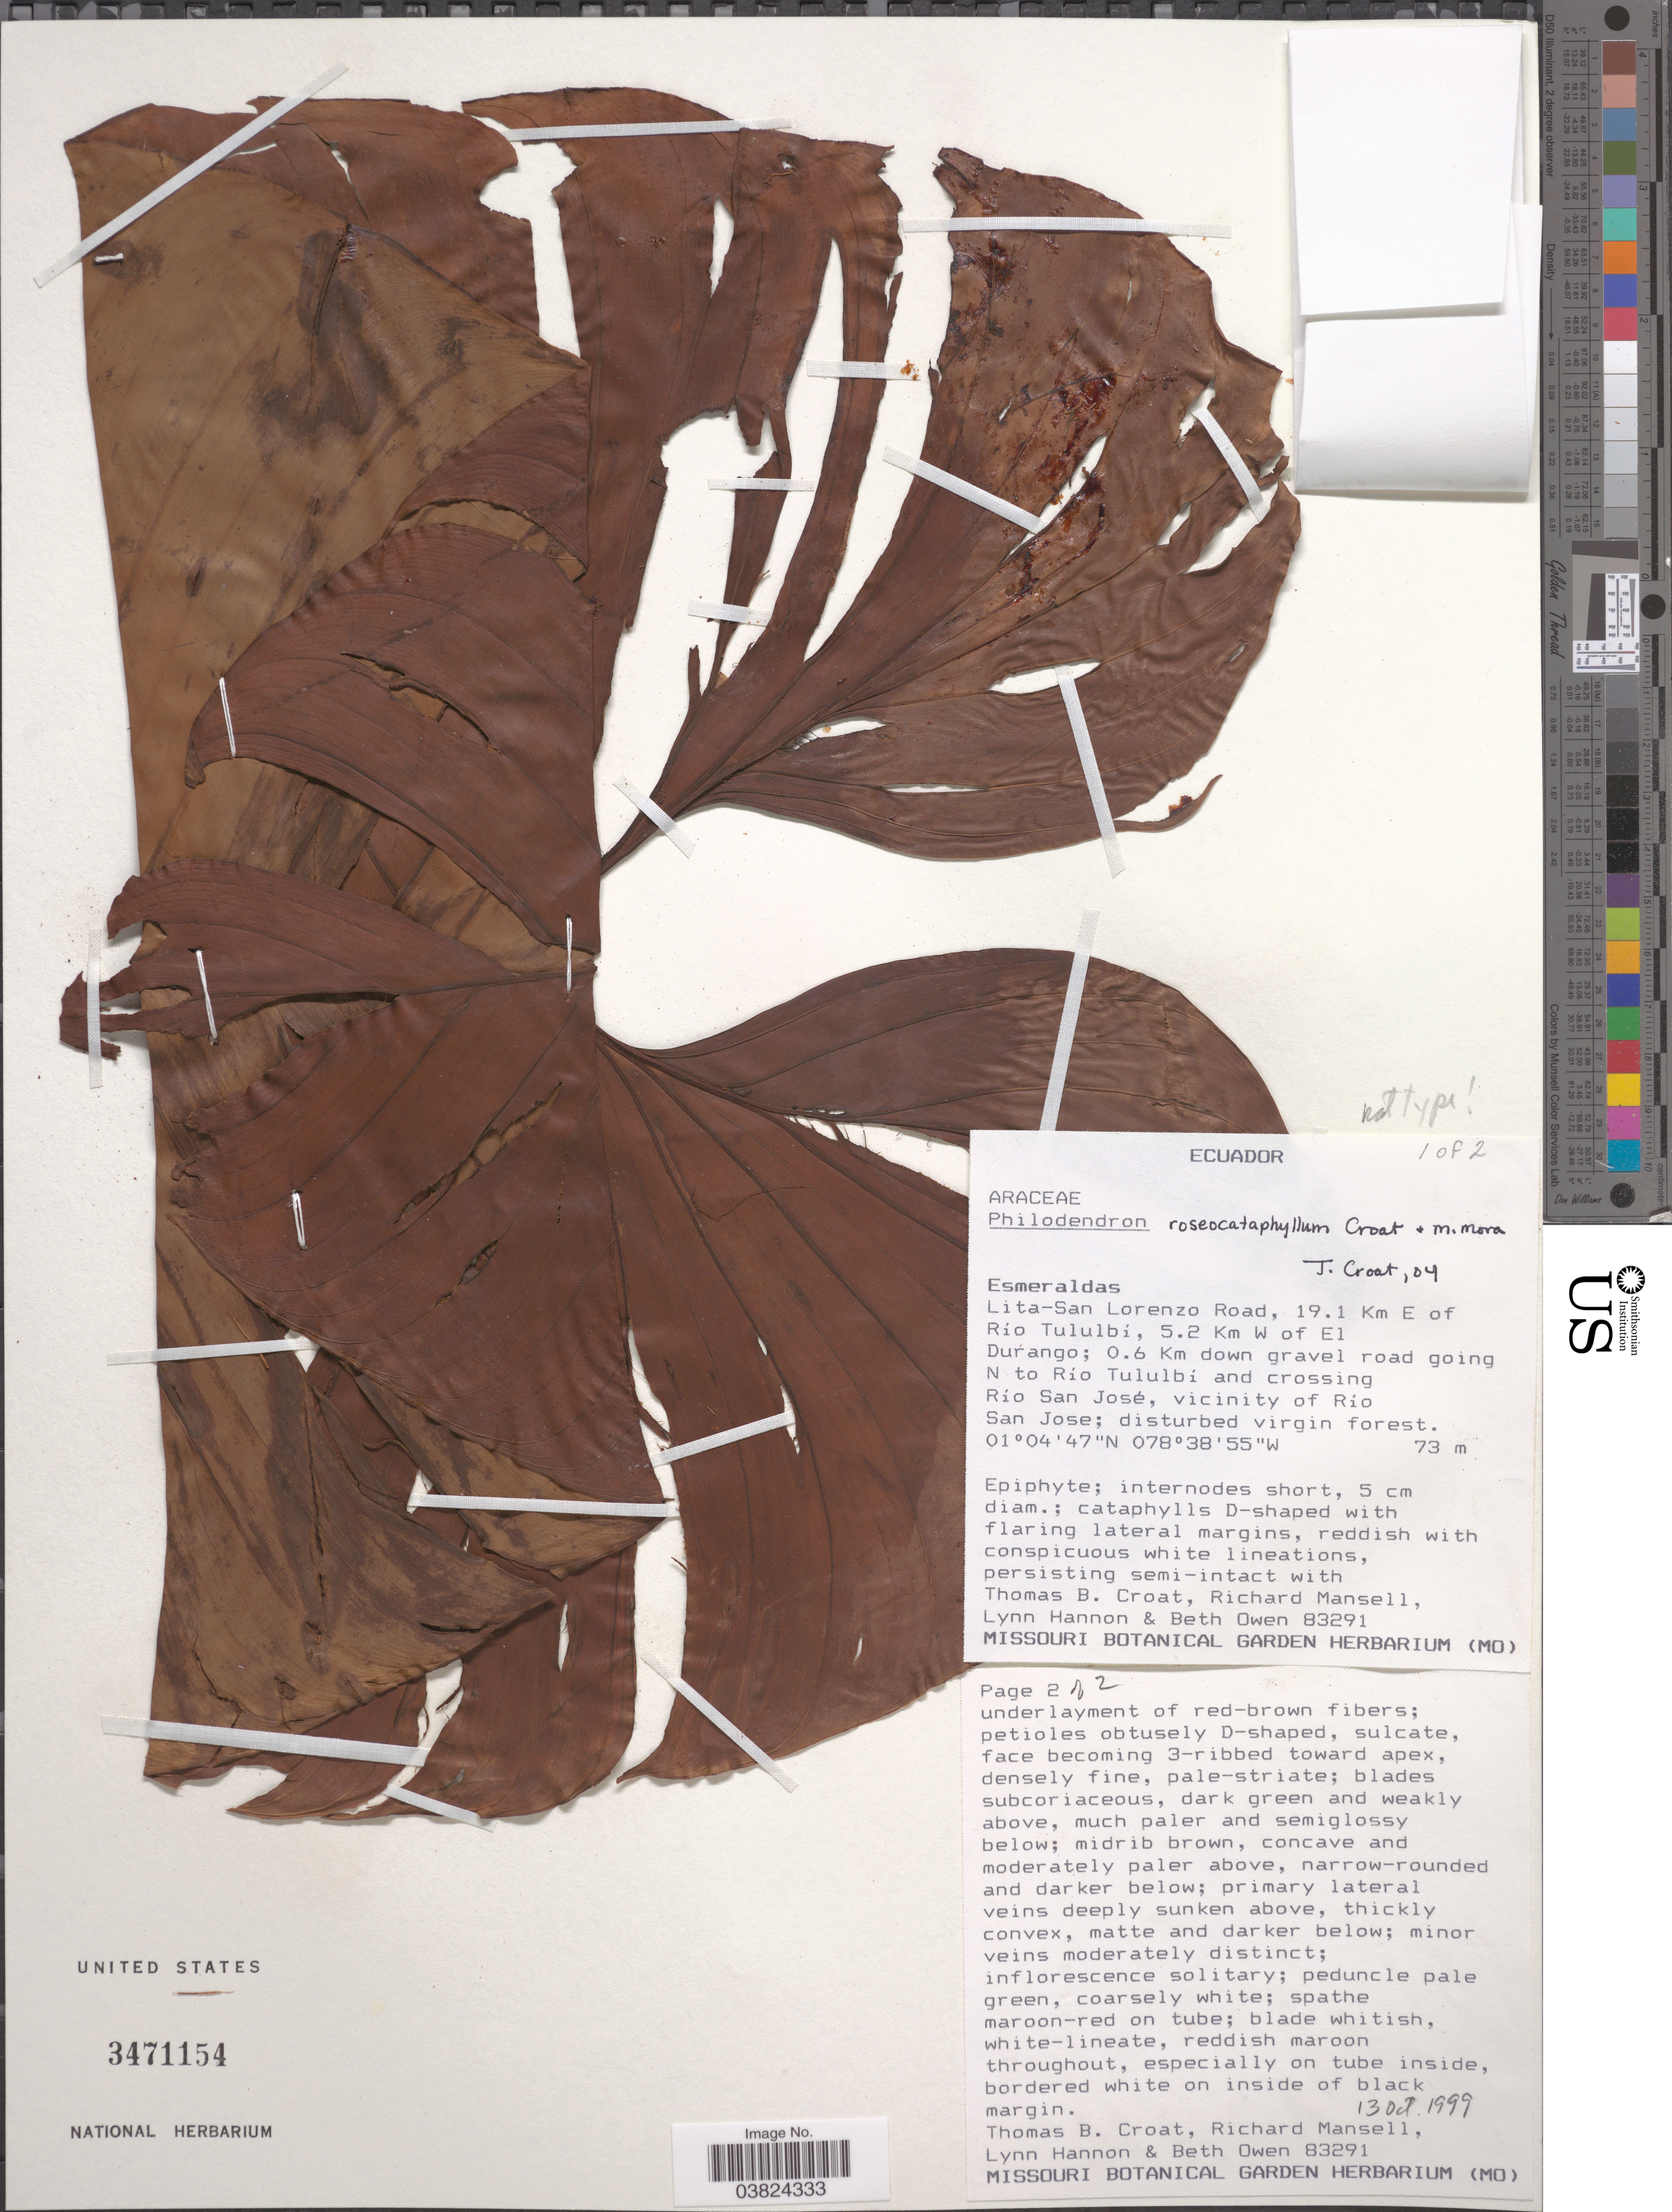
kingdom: Plantae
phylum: Tracheophyta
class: Liliopsida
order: Alismatales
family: Araceae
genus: Philodendron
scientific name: Philodendron roseocataphyllum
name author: Croat & M.M. Mora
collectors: T. B. Croat, R. Mansell, L. Hannon & B. Owen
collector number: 83291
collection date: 1999-10-13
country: Ecuador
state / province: Esmeraldas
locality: Lita-San Lorenzo Road, 19.1 Km E of Río Tululbí, 5.2 Km W of El Durango; 0.6 Km down gravel road going N to Río Tululbí and crossing Río San José, vicinity of Río San José.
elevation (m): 73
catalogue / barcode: US 3471154